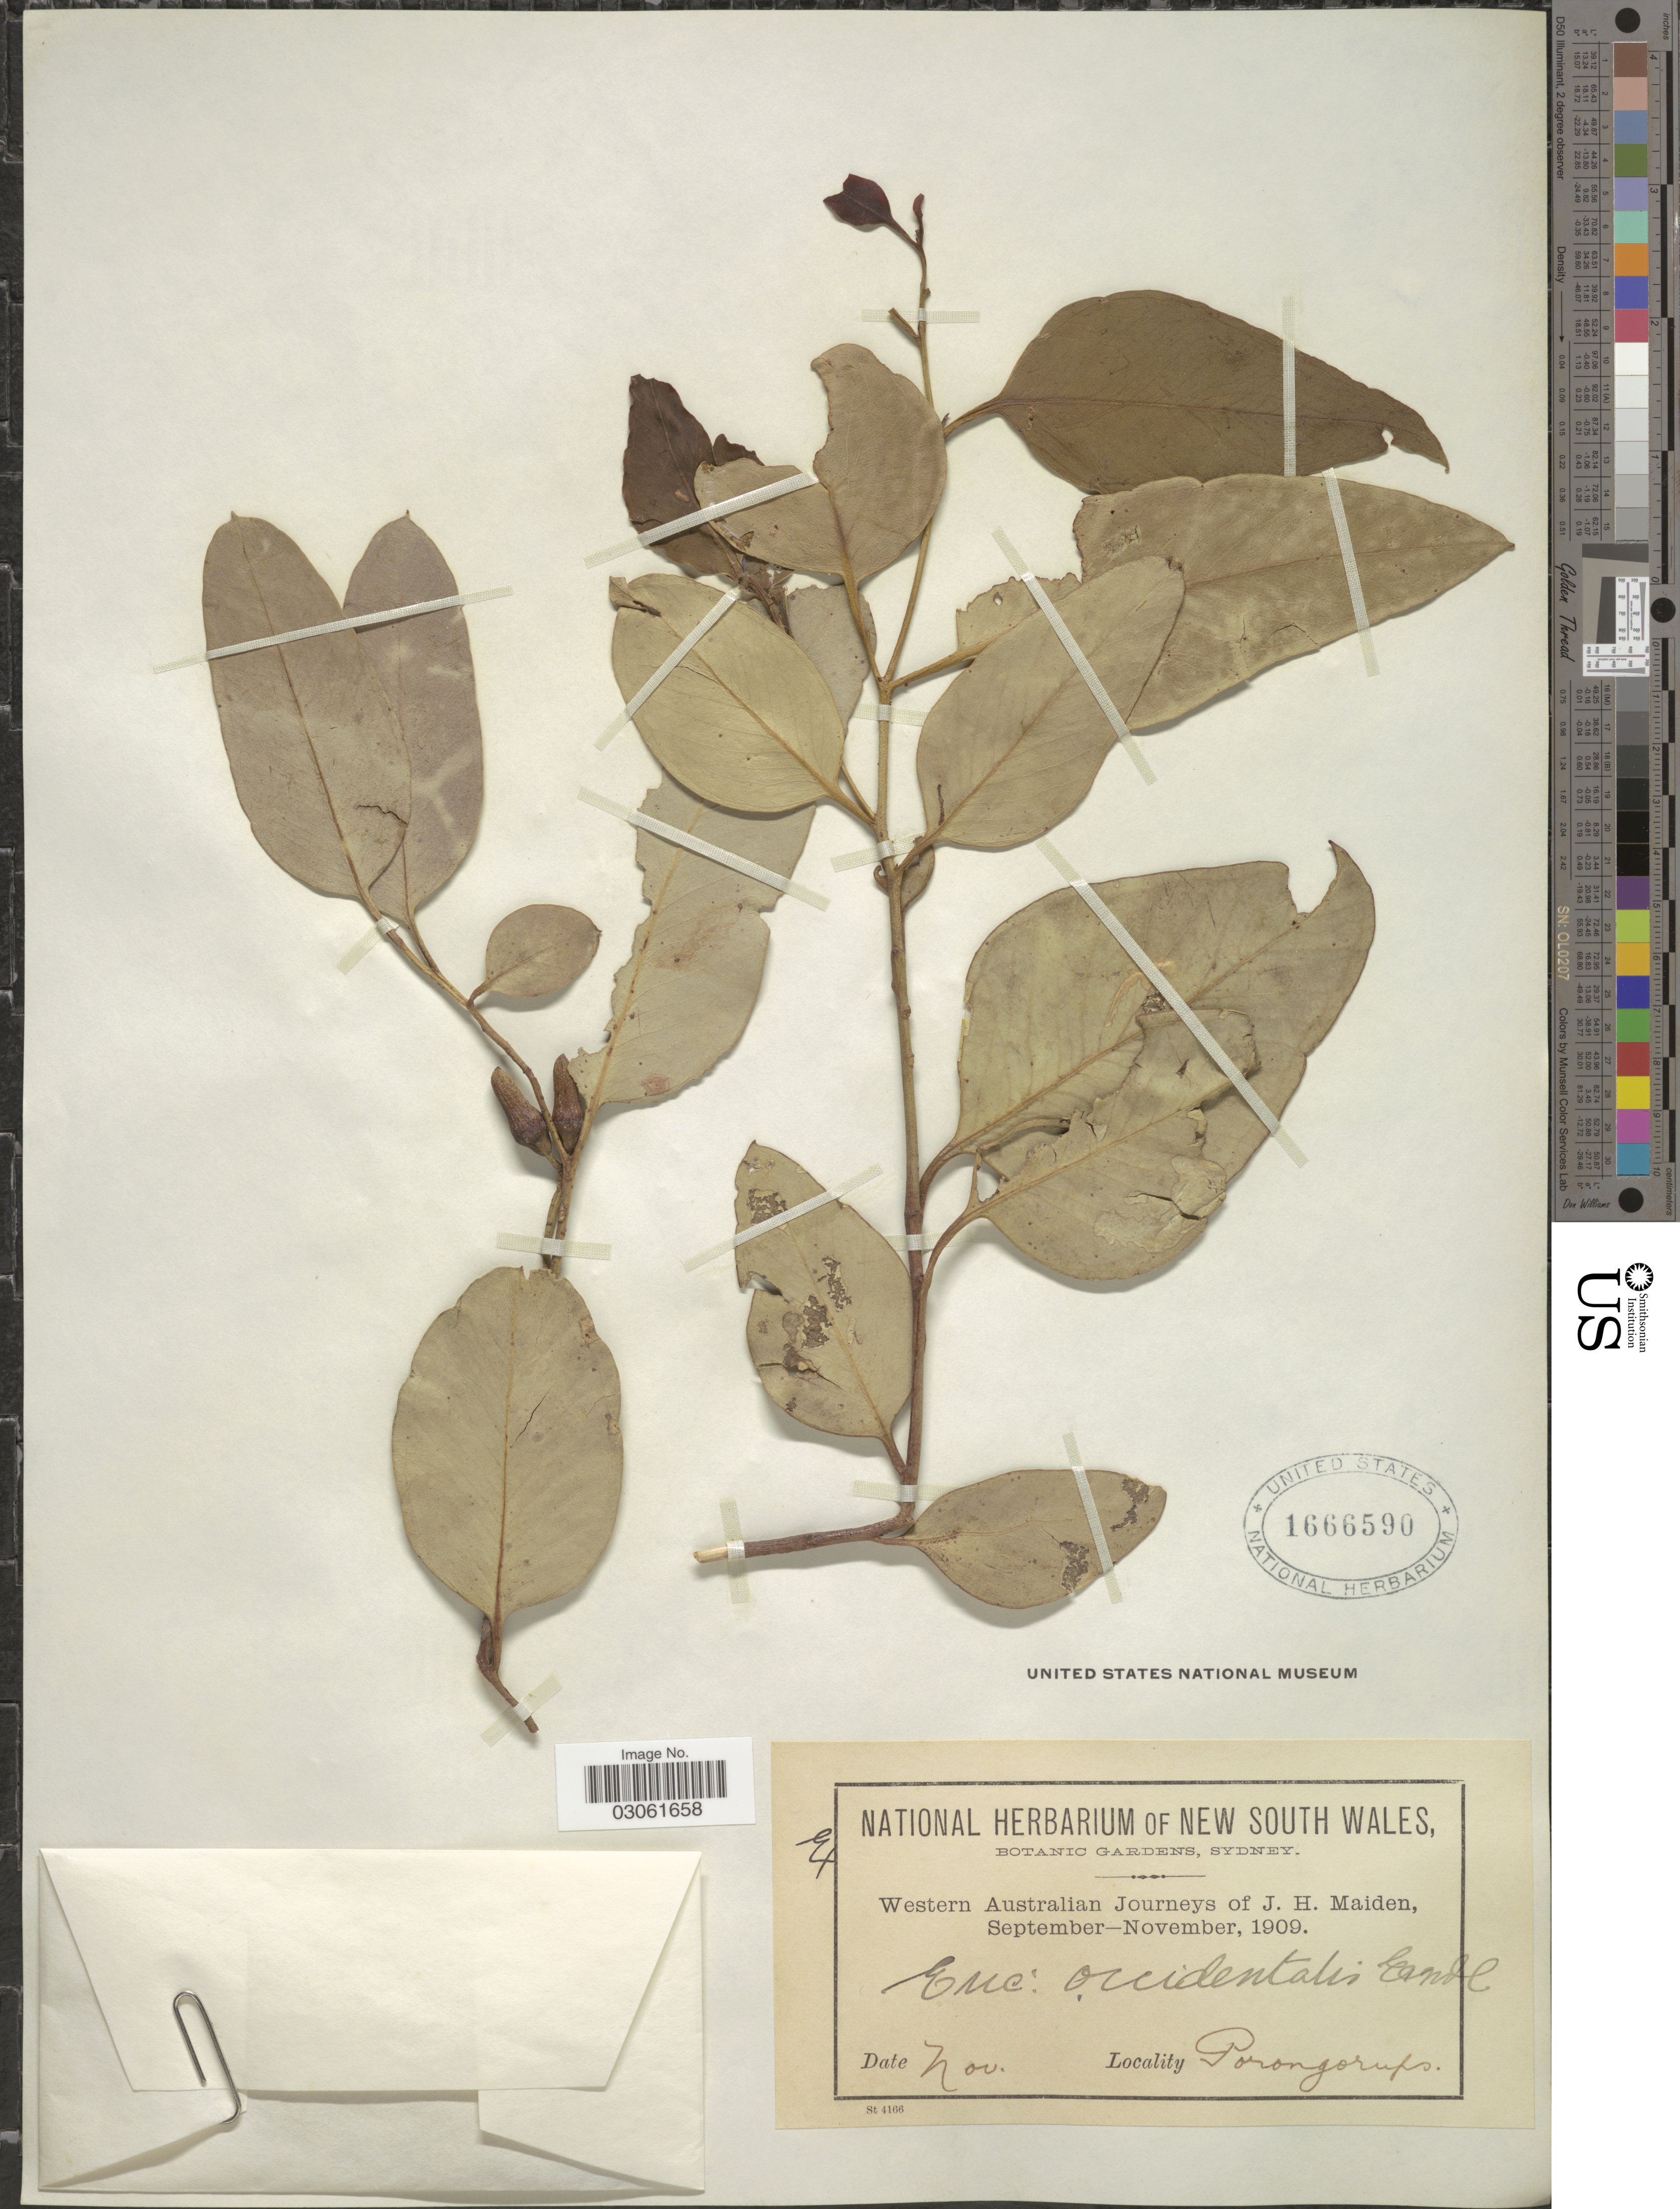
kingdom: Plantae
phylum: Tracheophyta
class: Magnoliopsida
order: Myrtales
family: Myrtaceae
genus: Eucalyptus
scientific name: Eucalyptus occidentalis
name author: Endl.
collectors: J. Maiden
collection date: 1909-11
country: Australia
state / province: Western Australia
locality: Porongorups.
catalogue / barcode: US 1666590